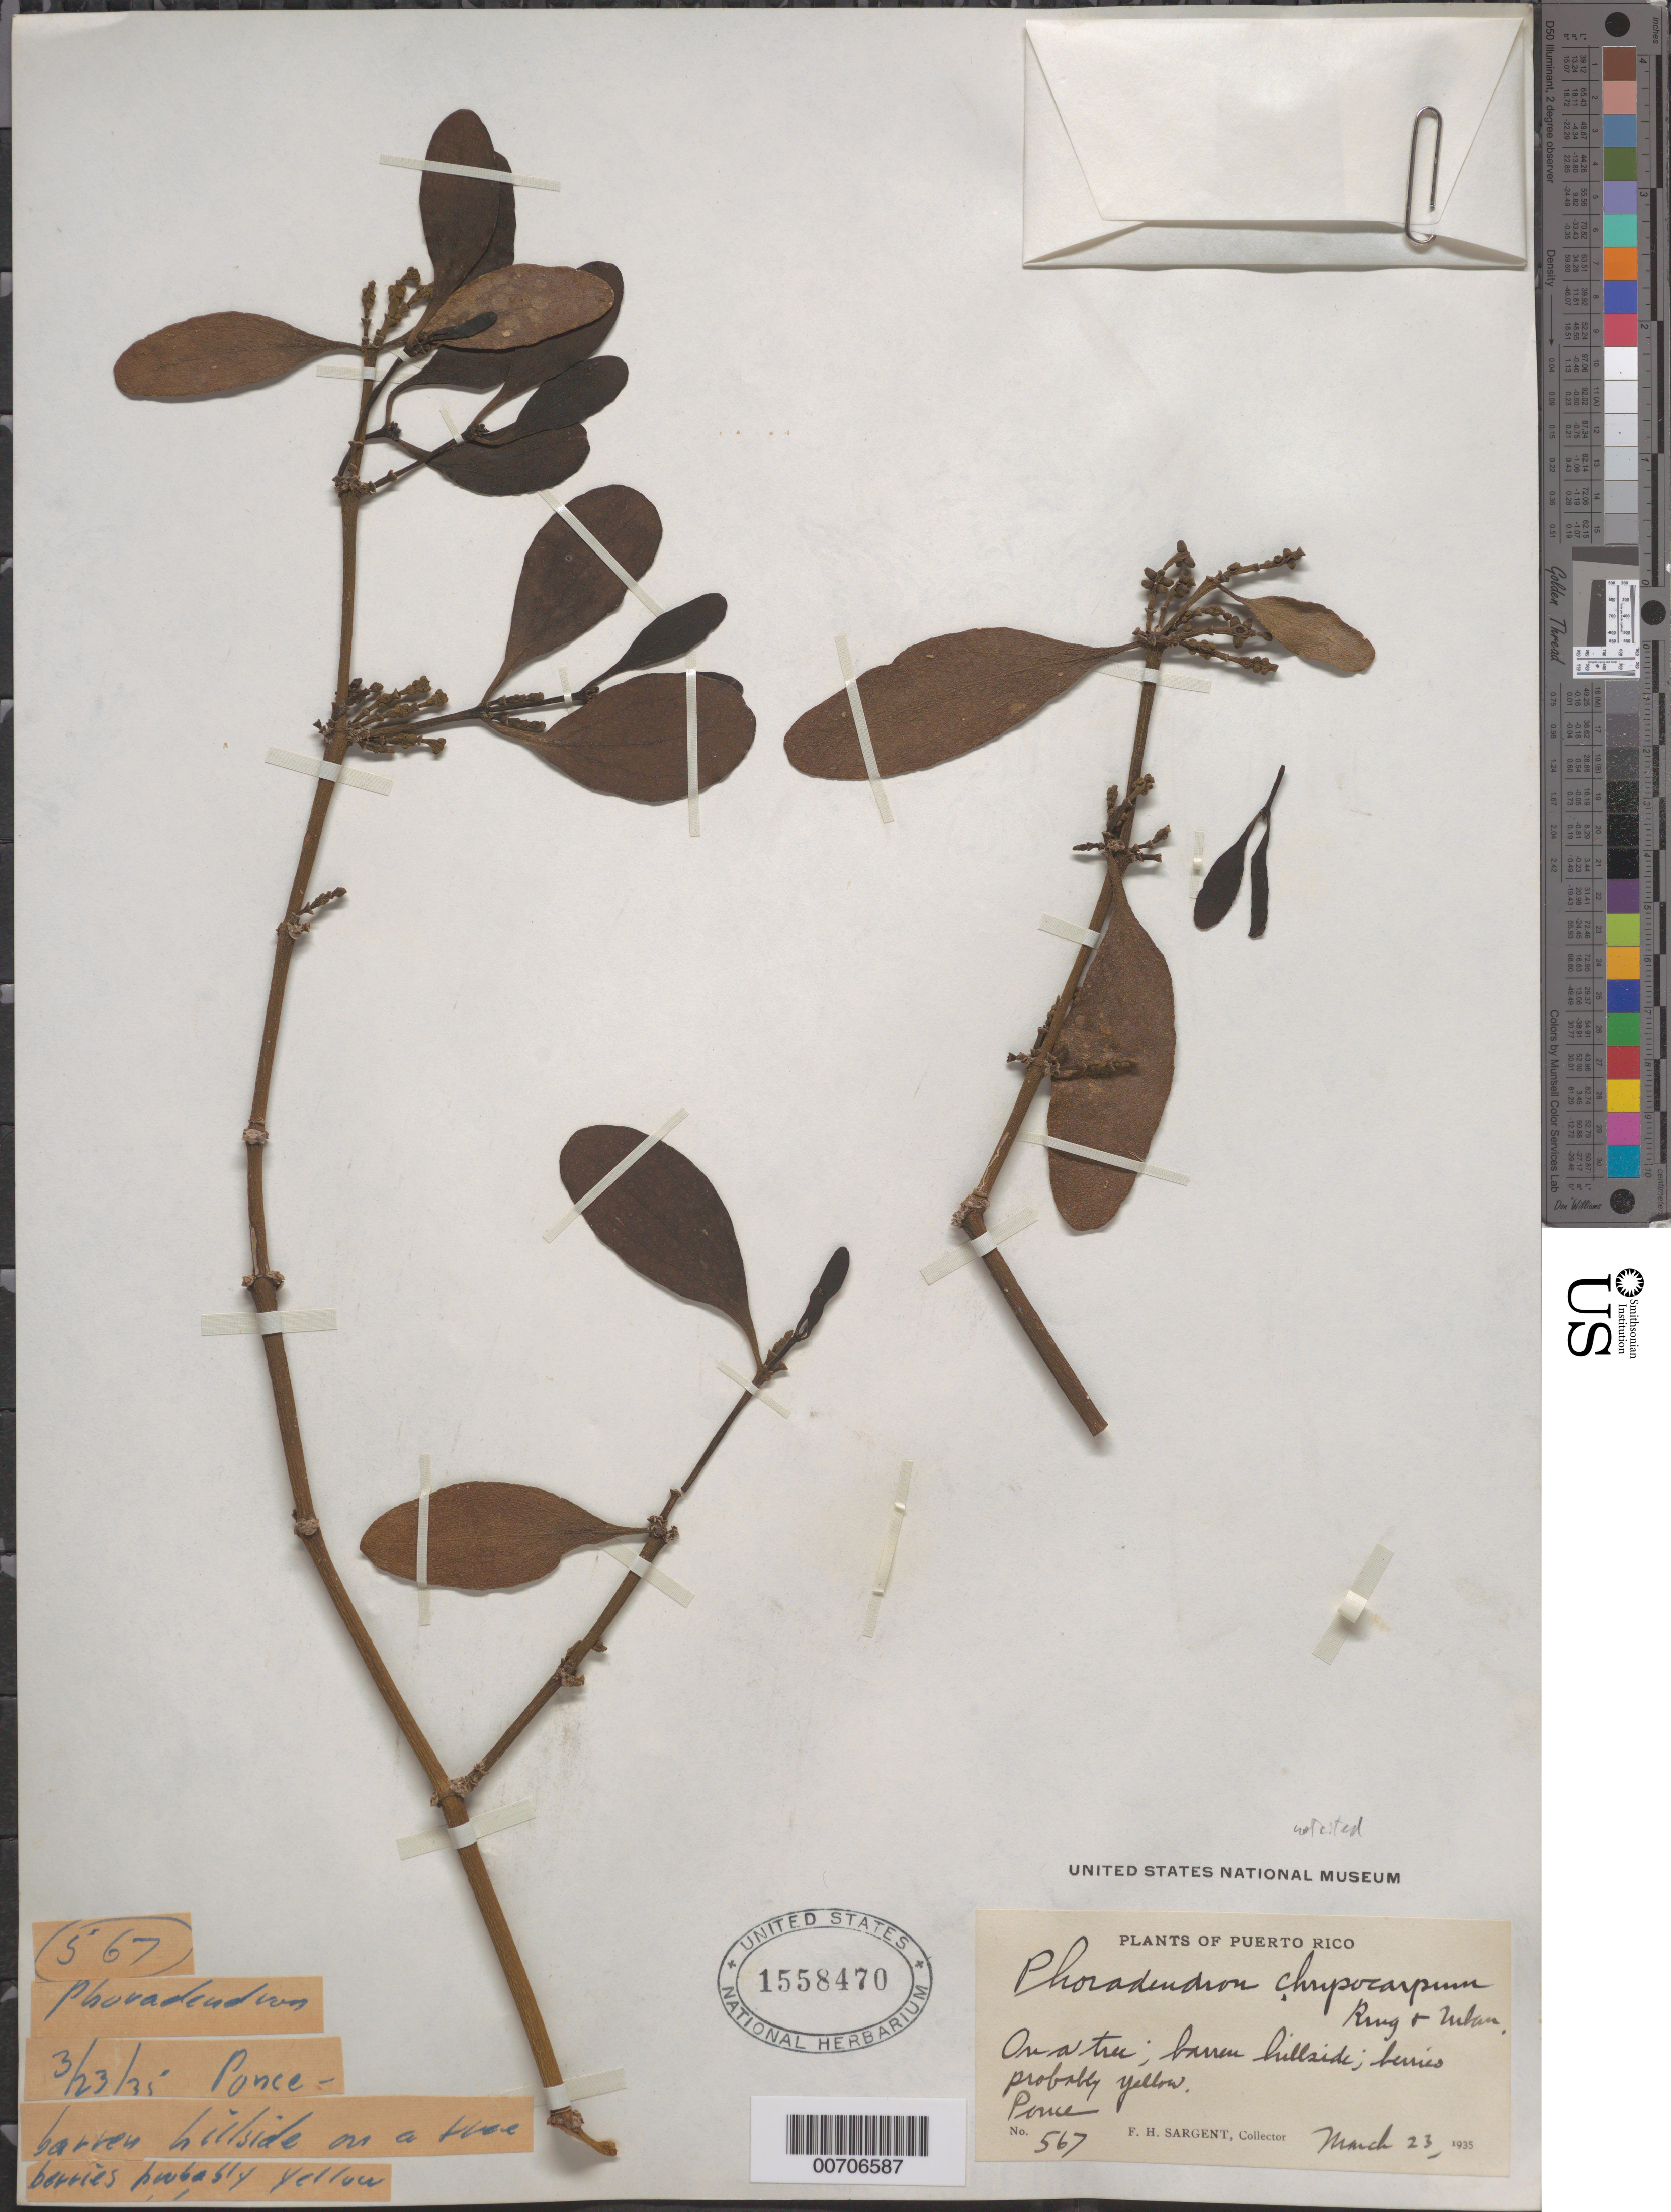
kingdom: Plantae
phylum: Tracheophyta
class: Magnoliopsida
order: Santalales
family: Viscaceae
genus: Phoradendron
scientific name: Phoradendron chrysocarpum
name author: Krug & Urb.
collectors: F. H. Sargent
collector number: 567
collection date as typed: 23 Mar 1935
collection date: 1935-03-23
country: Puerto Rico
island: Greater Antilles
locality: Ponce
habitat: On a tree; barren hillside.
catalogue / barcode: US 1558470